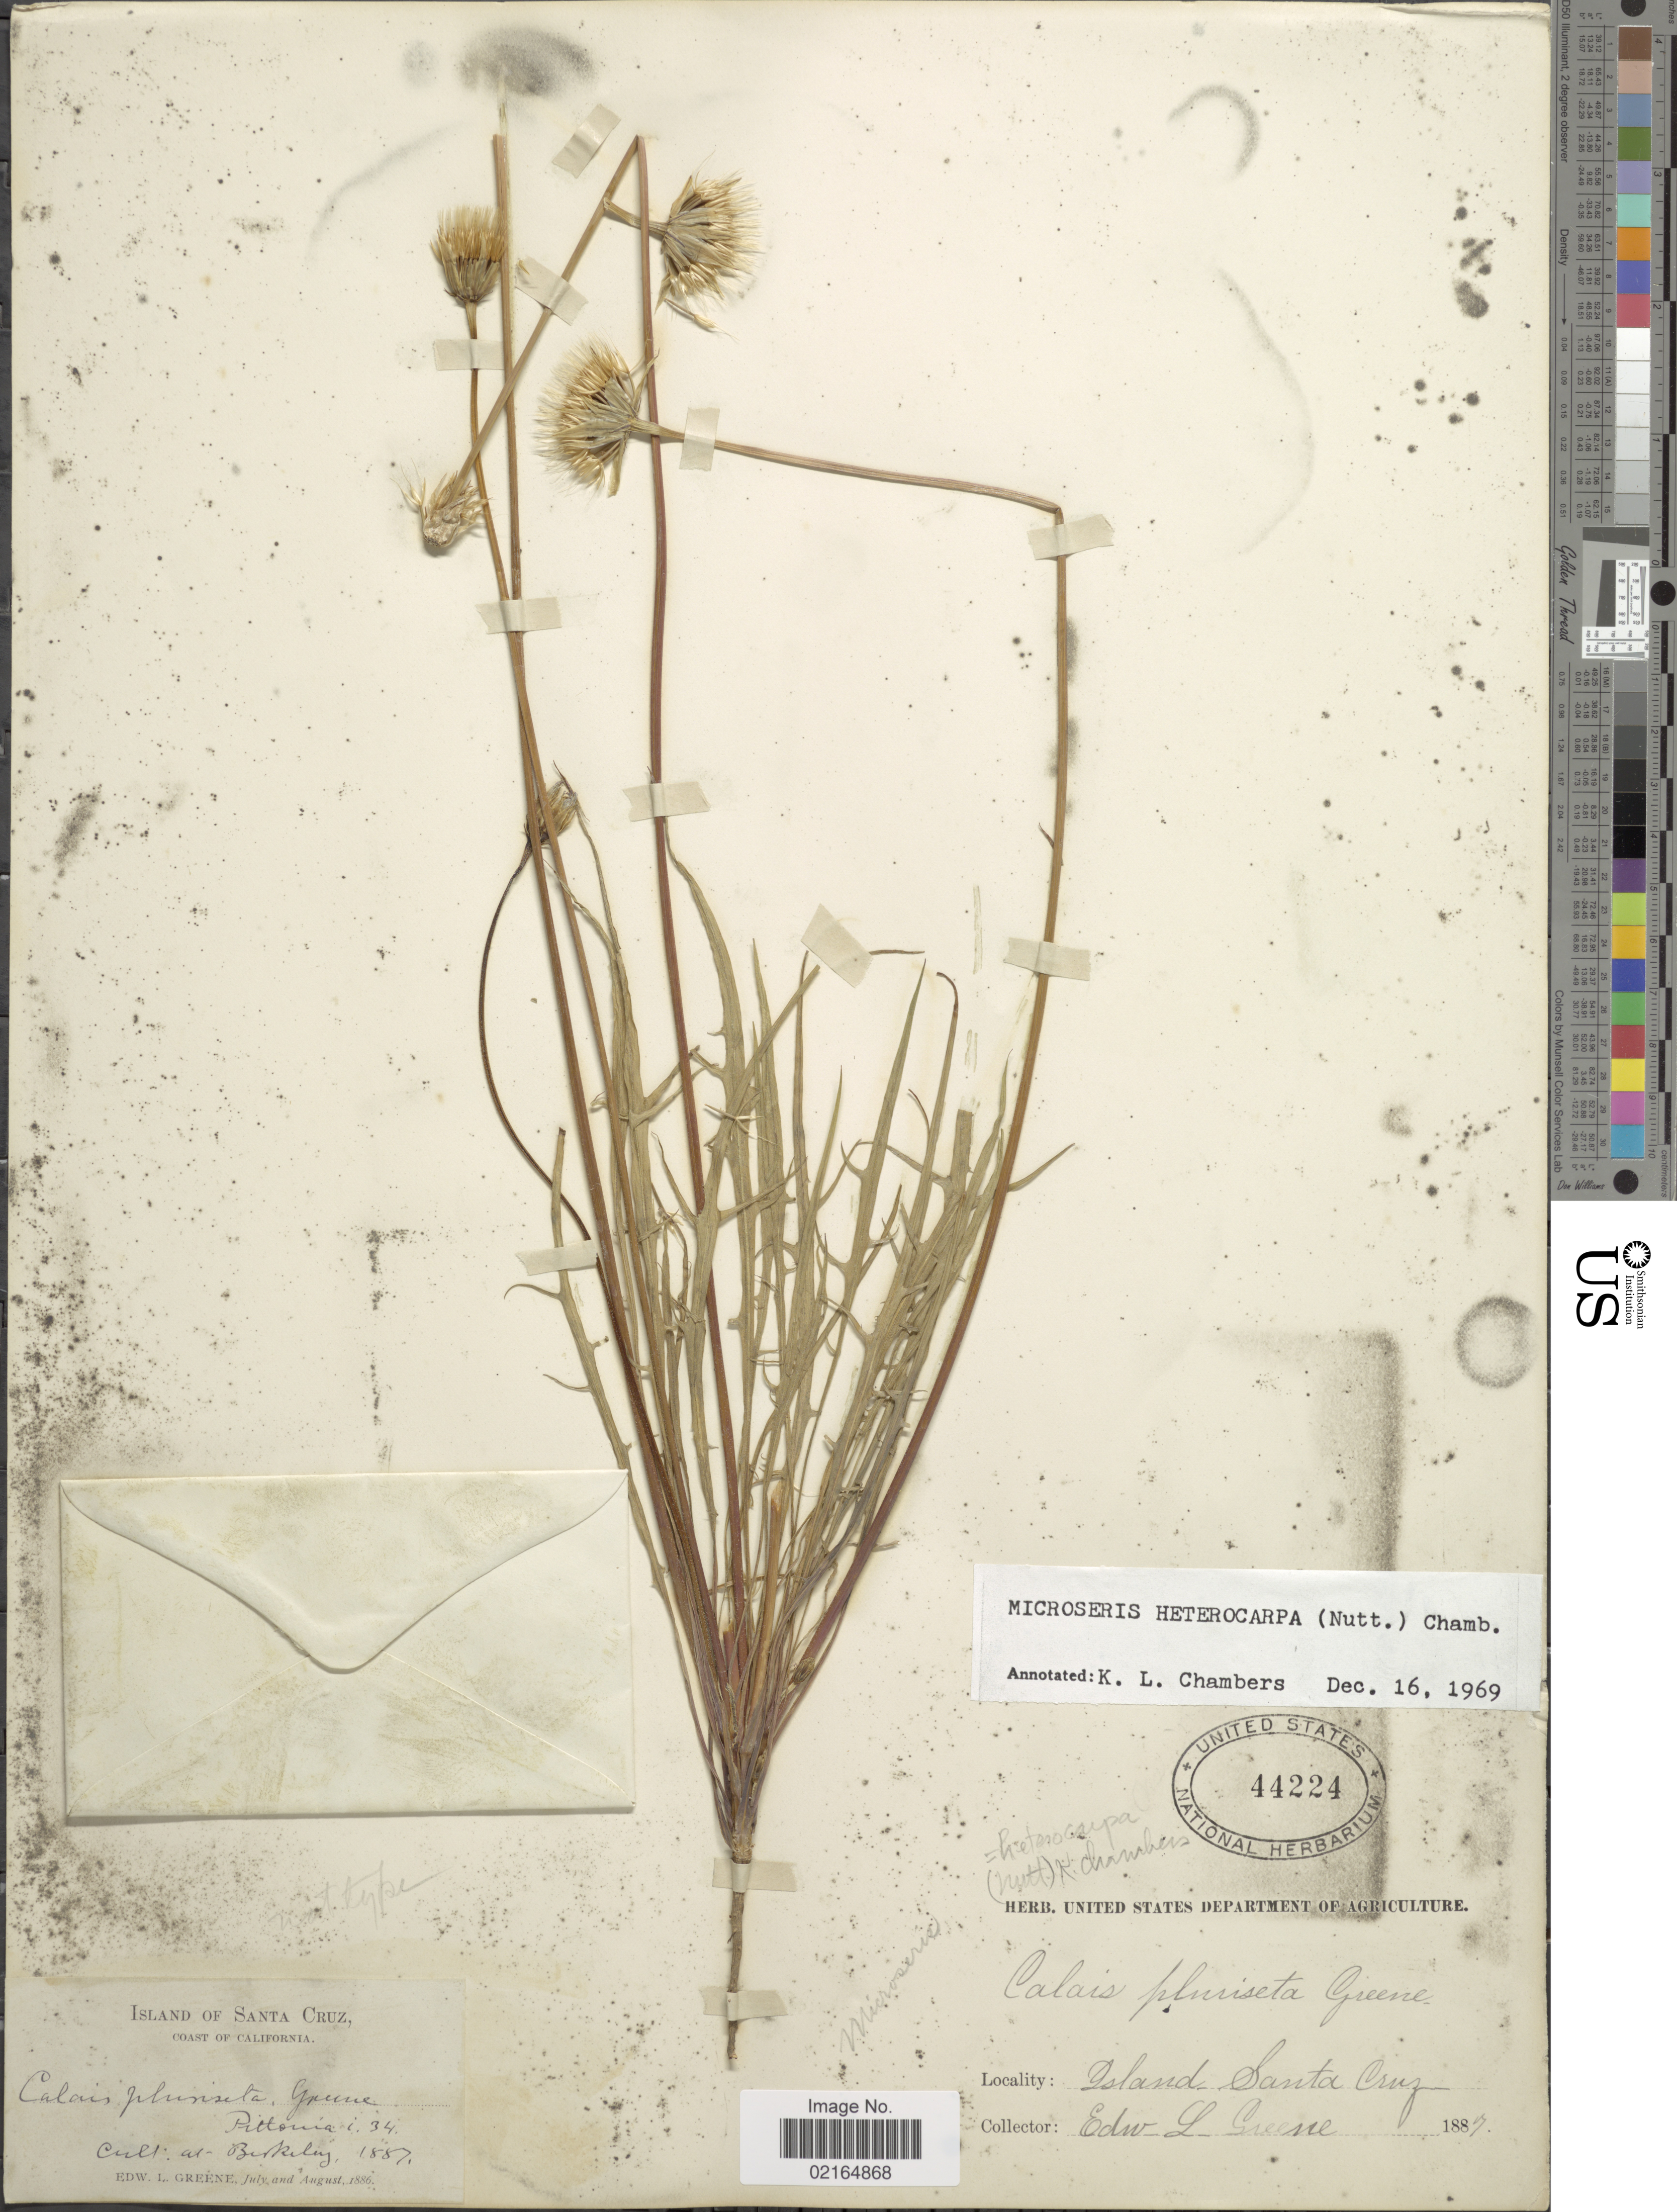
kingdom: Plantae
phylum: Tracheophyta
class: Magnoliopsida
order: Asterales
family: Asteraceae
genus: Microseris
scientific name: Microseris heterocarpa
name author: (Nutt.) K.L. Chambers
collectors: E. L. Greene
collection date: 1887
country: United States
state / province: California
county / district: Alameda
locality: Island of Santa Cruz, Coast of California, Cult: at Berkeley.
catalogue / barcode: US 44224